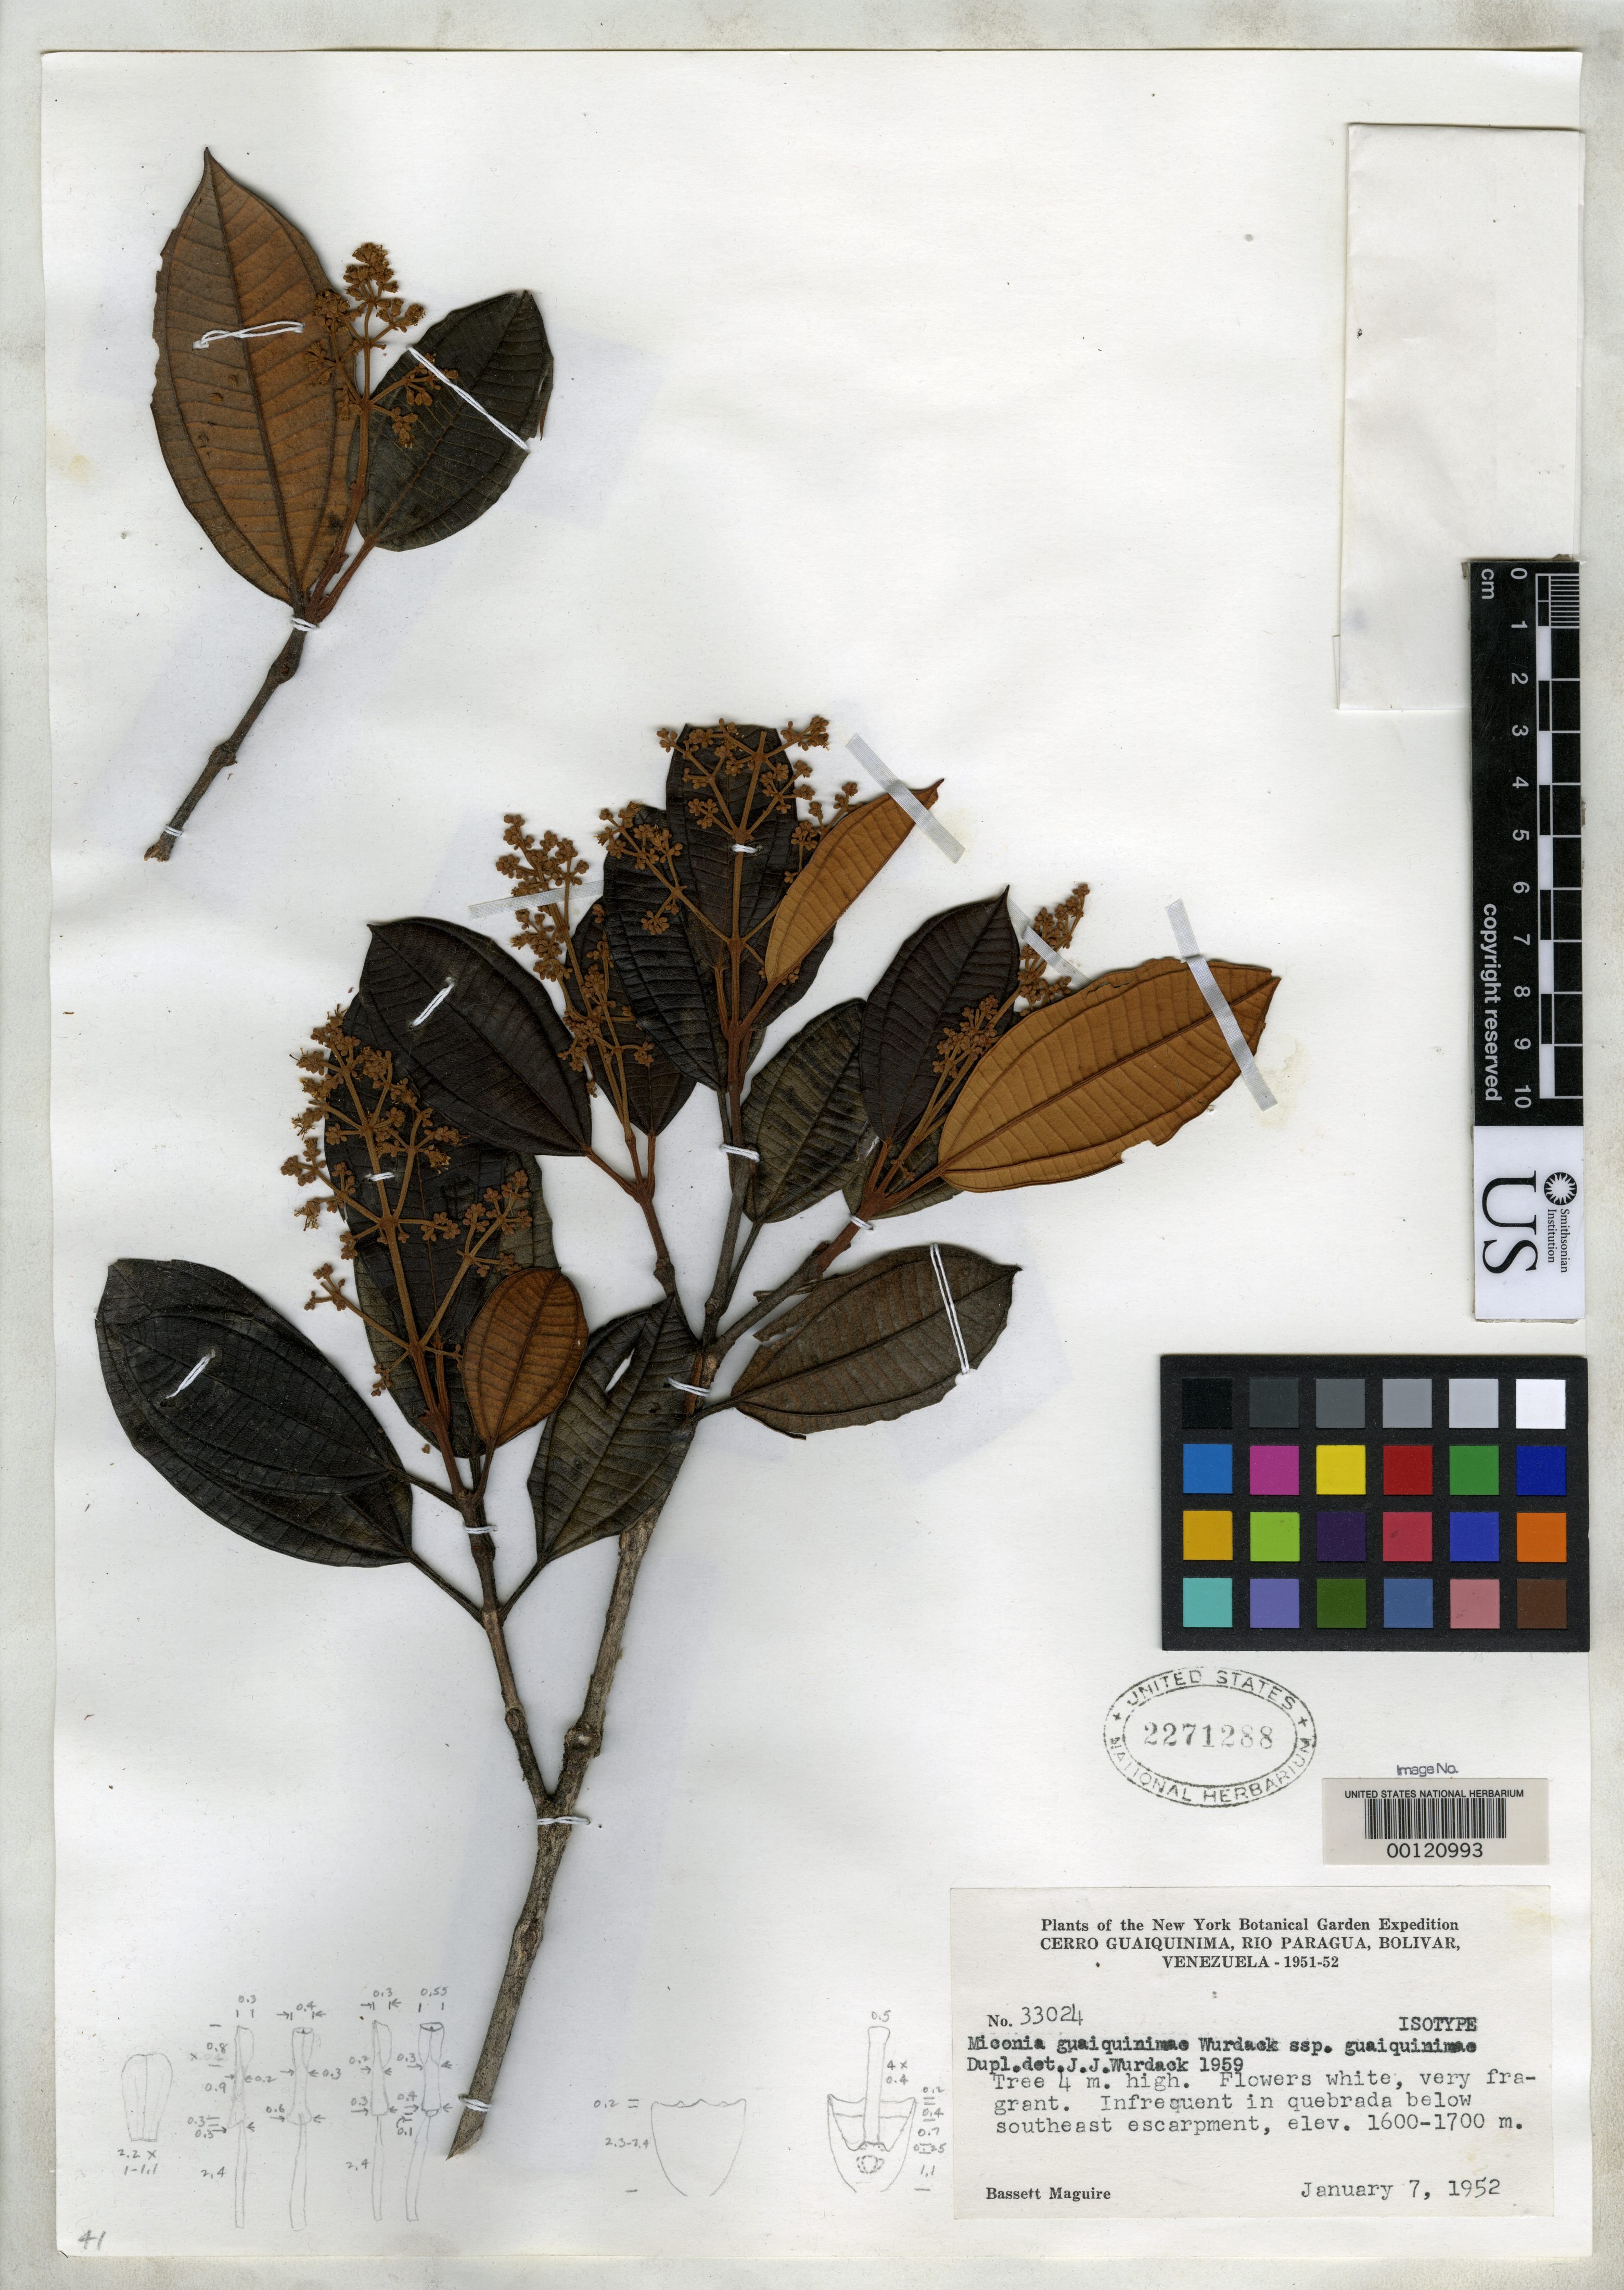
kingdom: Plantae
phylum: Tracheophyta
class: Magnoliopsida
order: Myrtales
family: Melastomataceae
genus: Miconia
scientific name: Miconia guaiquinimae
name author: Wurdack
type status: Isotype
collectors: B. Maguire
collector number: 33024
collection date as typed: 07 Jan 1952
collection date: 1952-01-07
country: Venezuela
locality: Cerro Guaiquinima.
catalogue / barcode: US 2271288